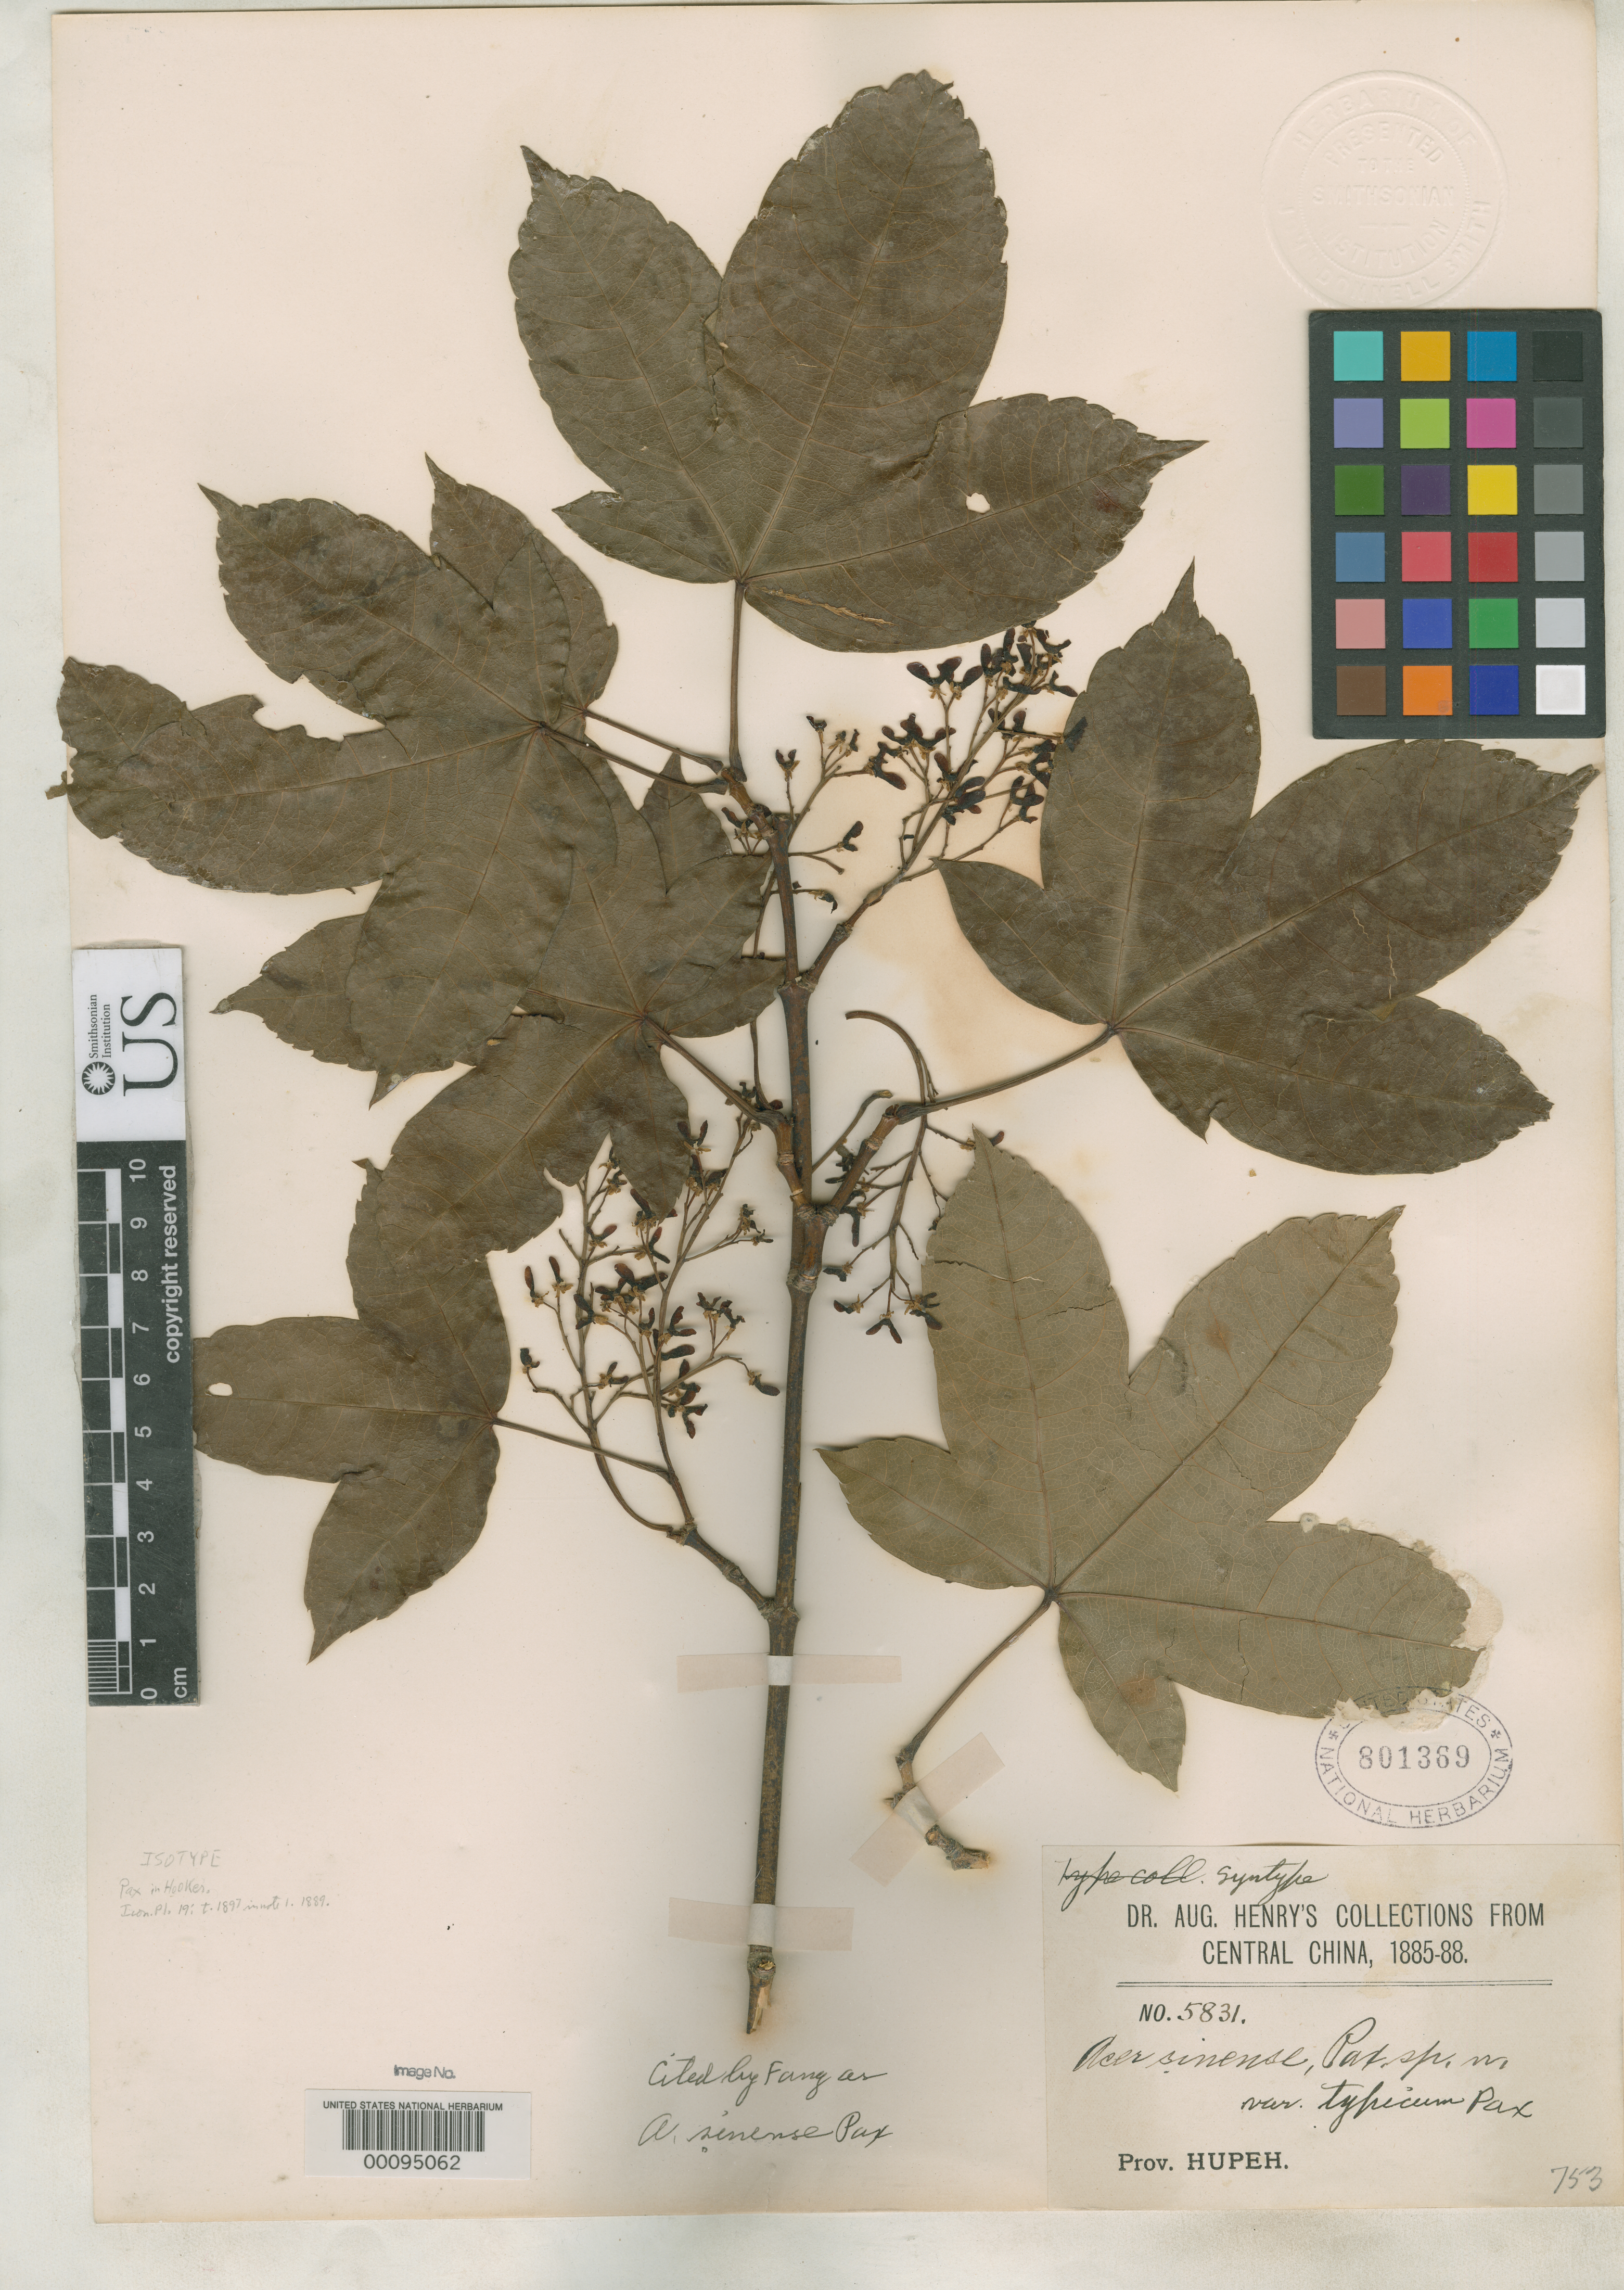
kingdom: Plantae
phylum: Tracheophyta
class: Magnoliopsida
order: Sapindales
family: Sapindaceae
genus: Acer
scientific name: Acer sinense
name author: Pax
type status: Isotype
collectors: A. Henry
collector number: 5831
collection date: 1885/1888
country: China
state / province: Hubei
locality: Central China. Prov. Hupeh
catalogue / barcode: US 801369